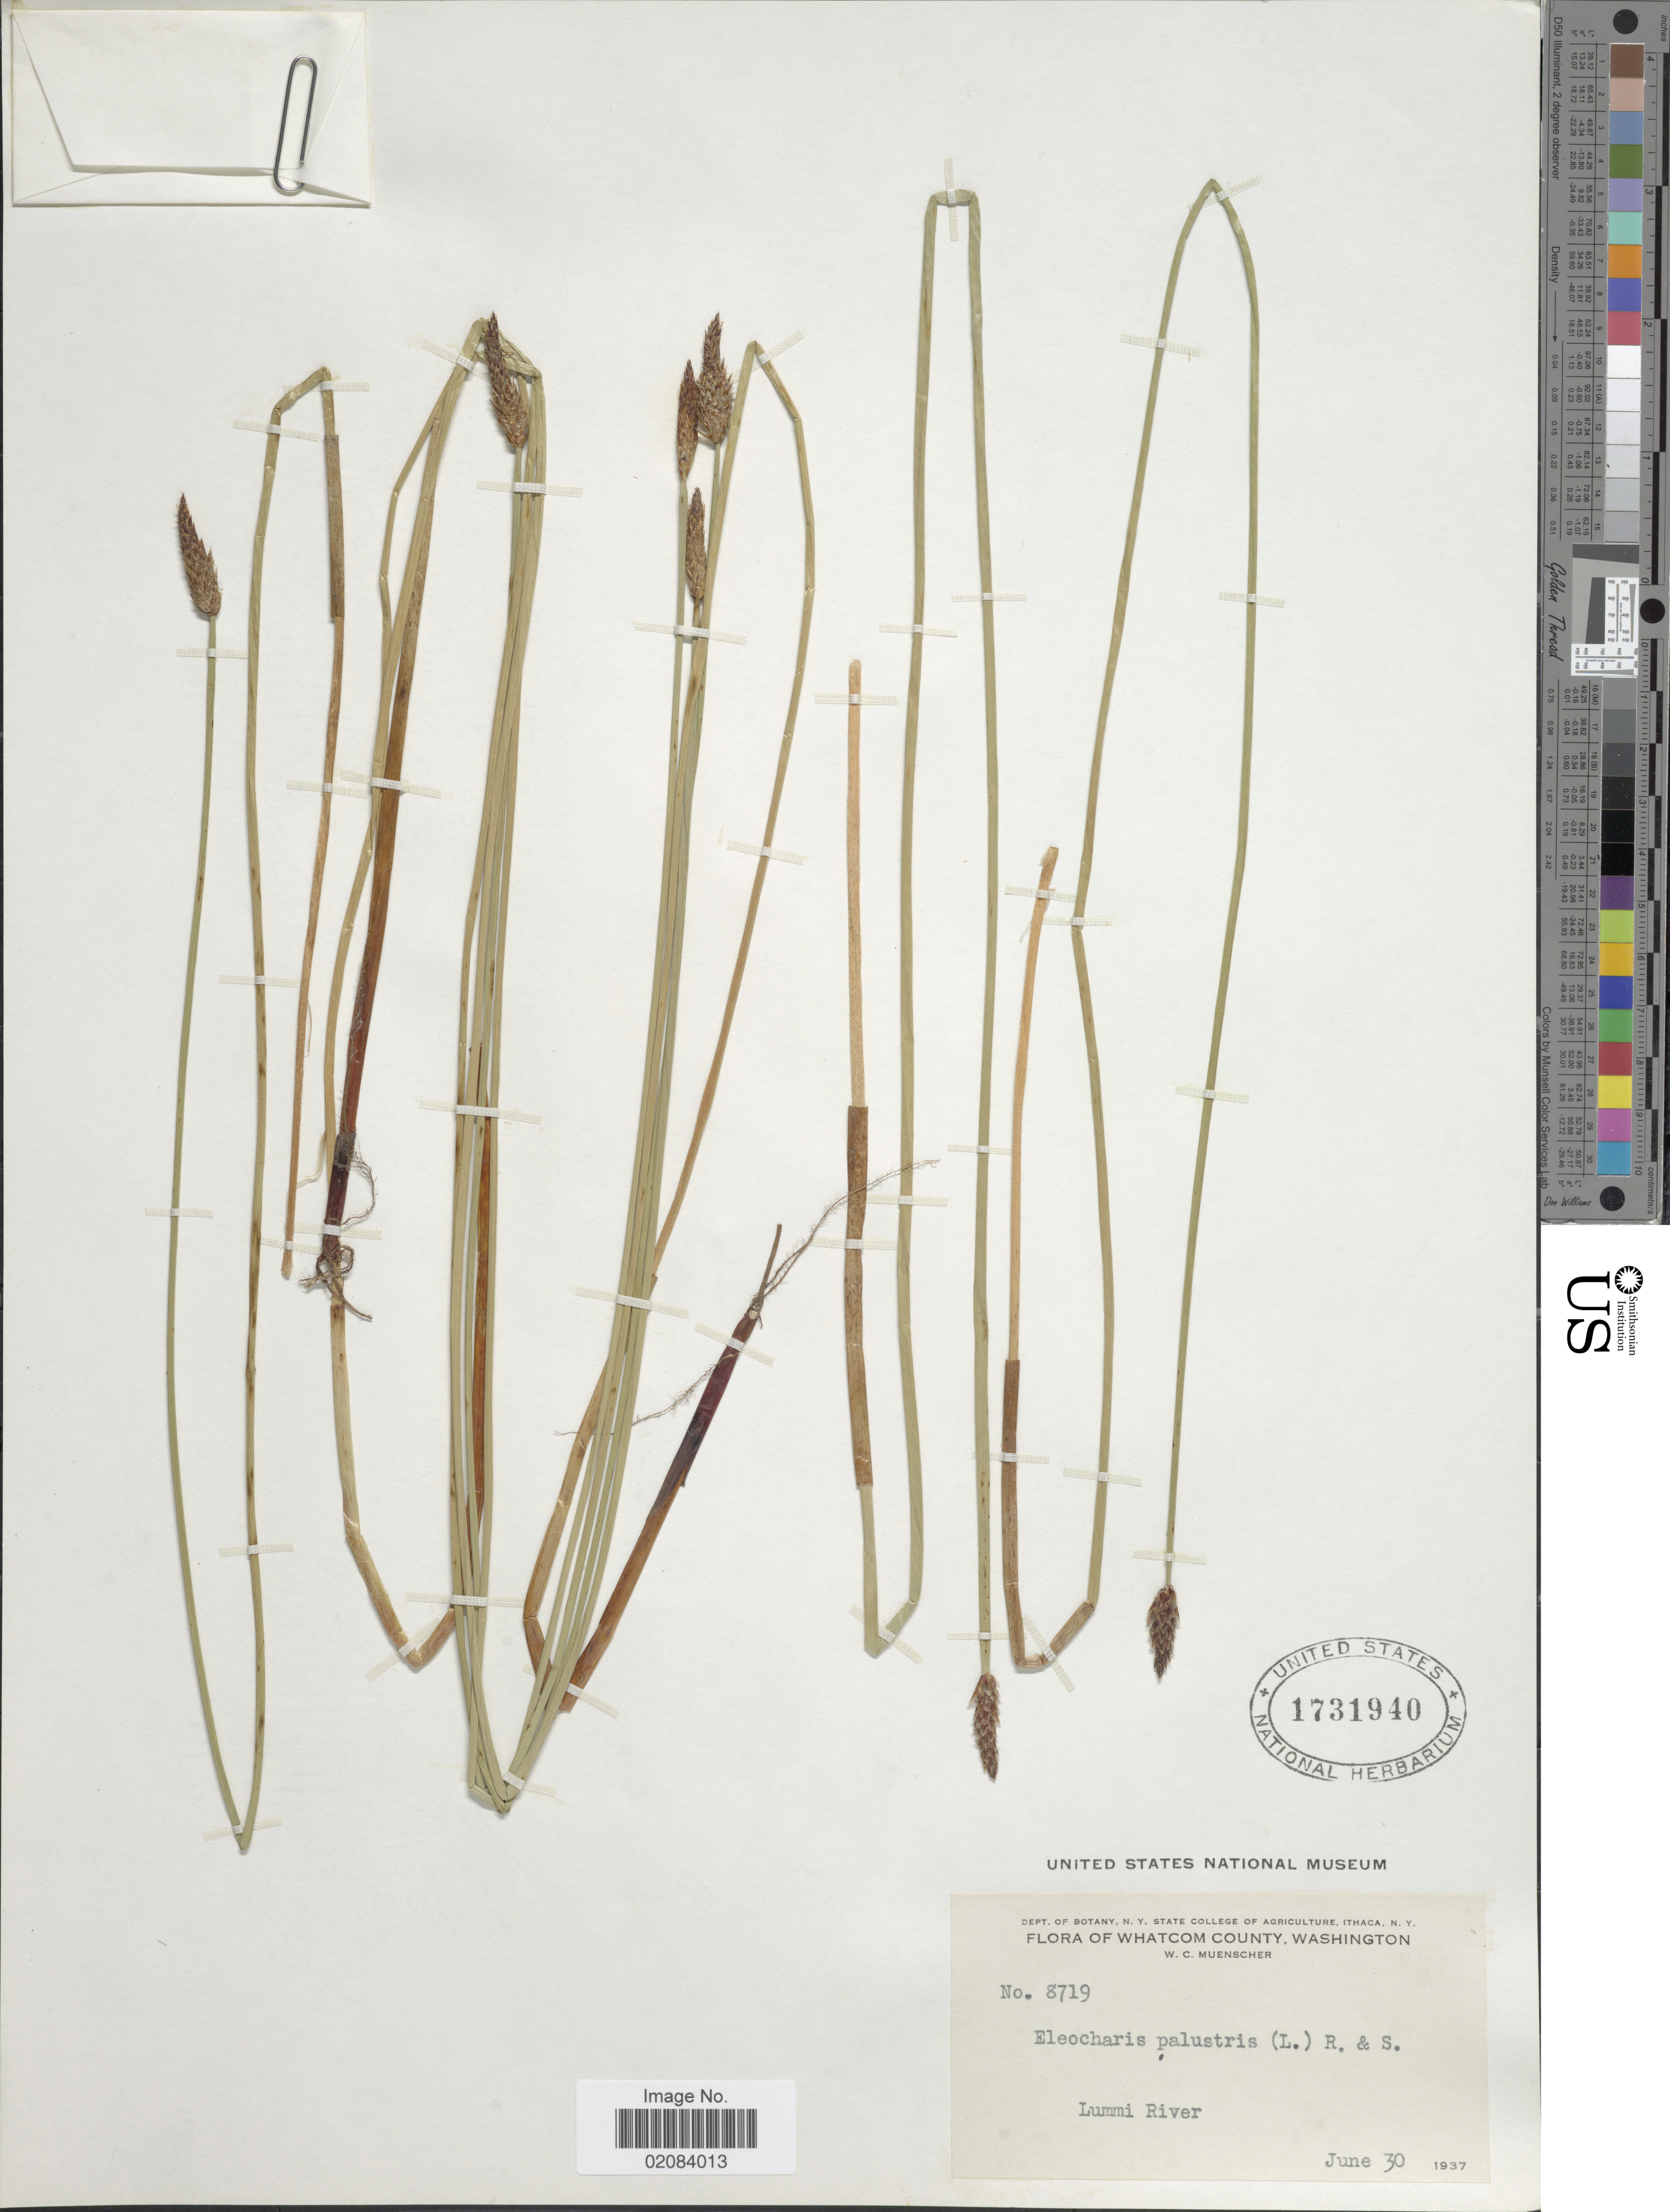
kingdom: Plantae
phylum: Tracheophyta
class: Liliopsida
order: Poales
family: Cyperaceae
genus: Eleocharis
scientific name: Eleocharis palustris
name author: (L.) Roem. & Schult.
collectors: W. Muencher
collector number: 8719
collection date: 1937-06-30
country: United States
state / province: Washington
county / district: Whatcom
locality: Whatcom County, washington. Lummi River.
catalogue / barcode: US 1731940